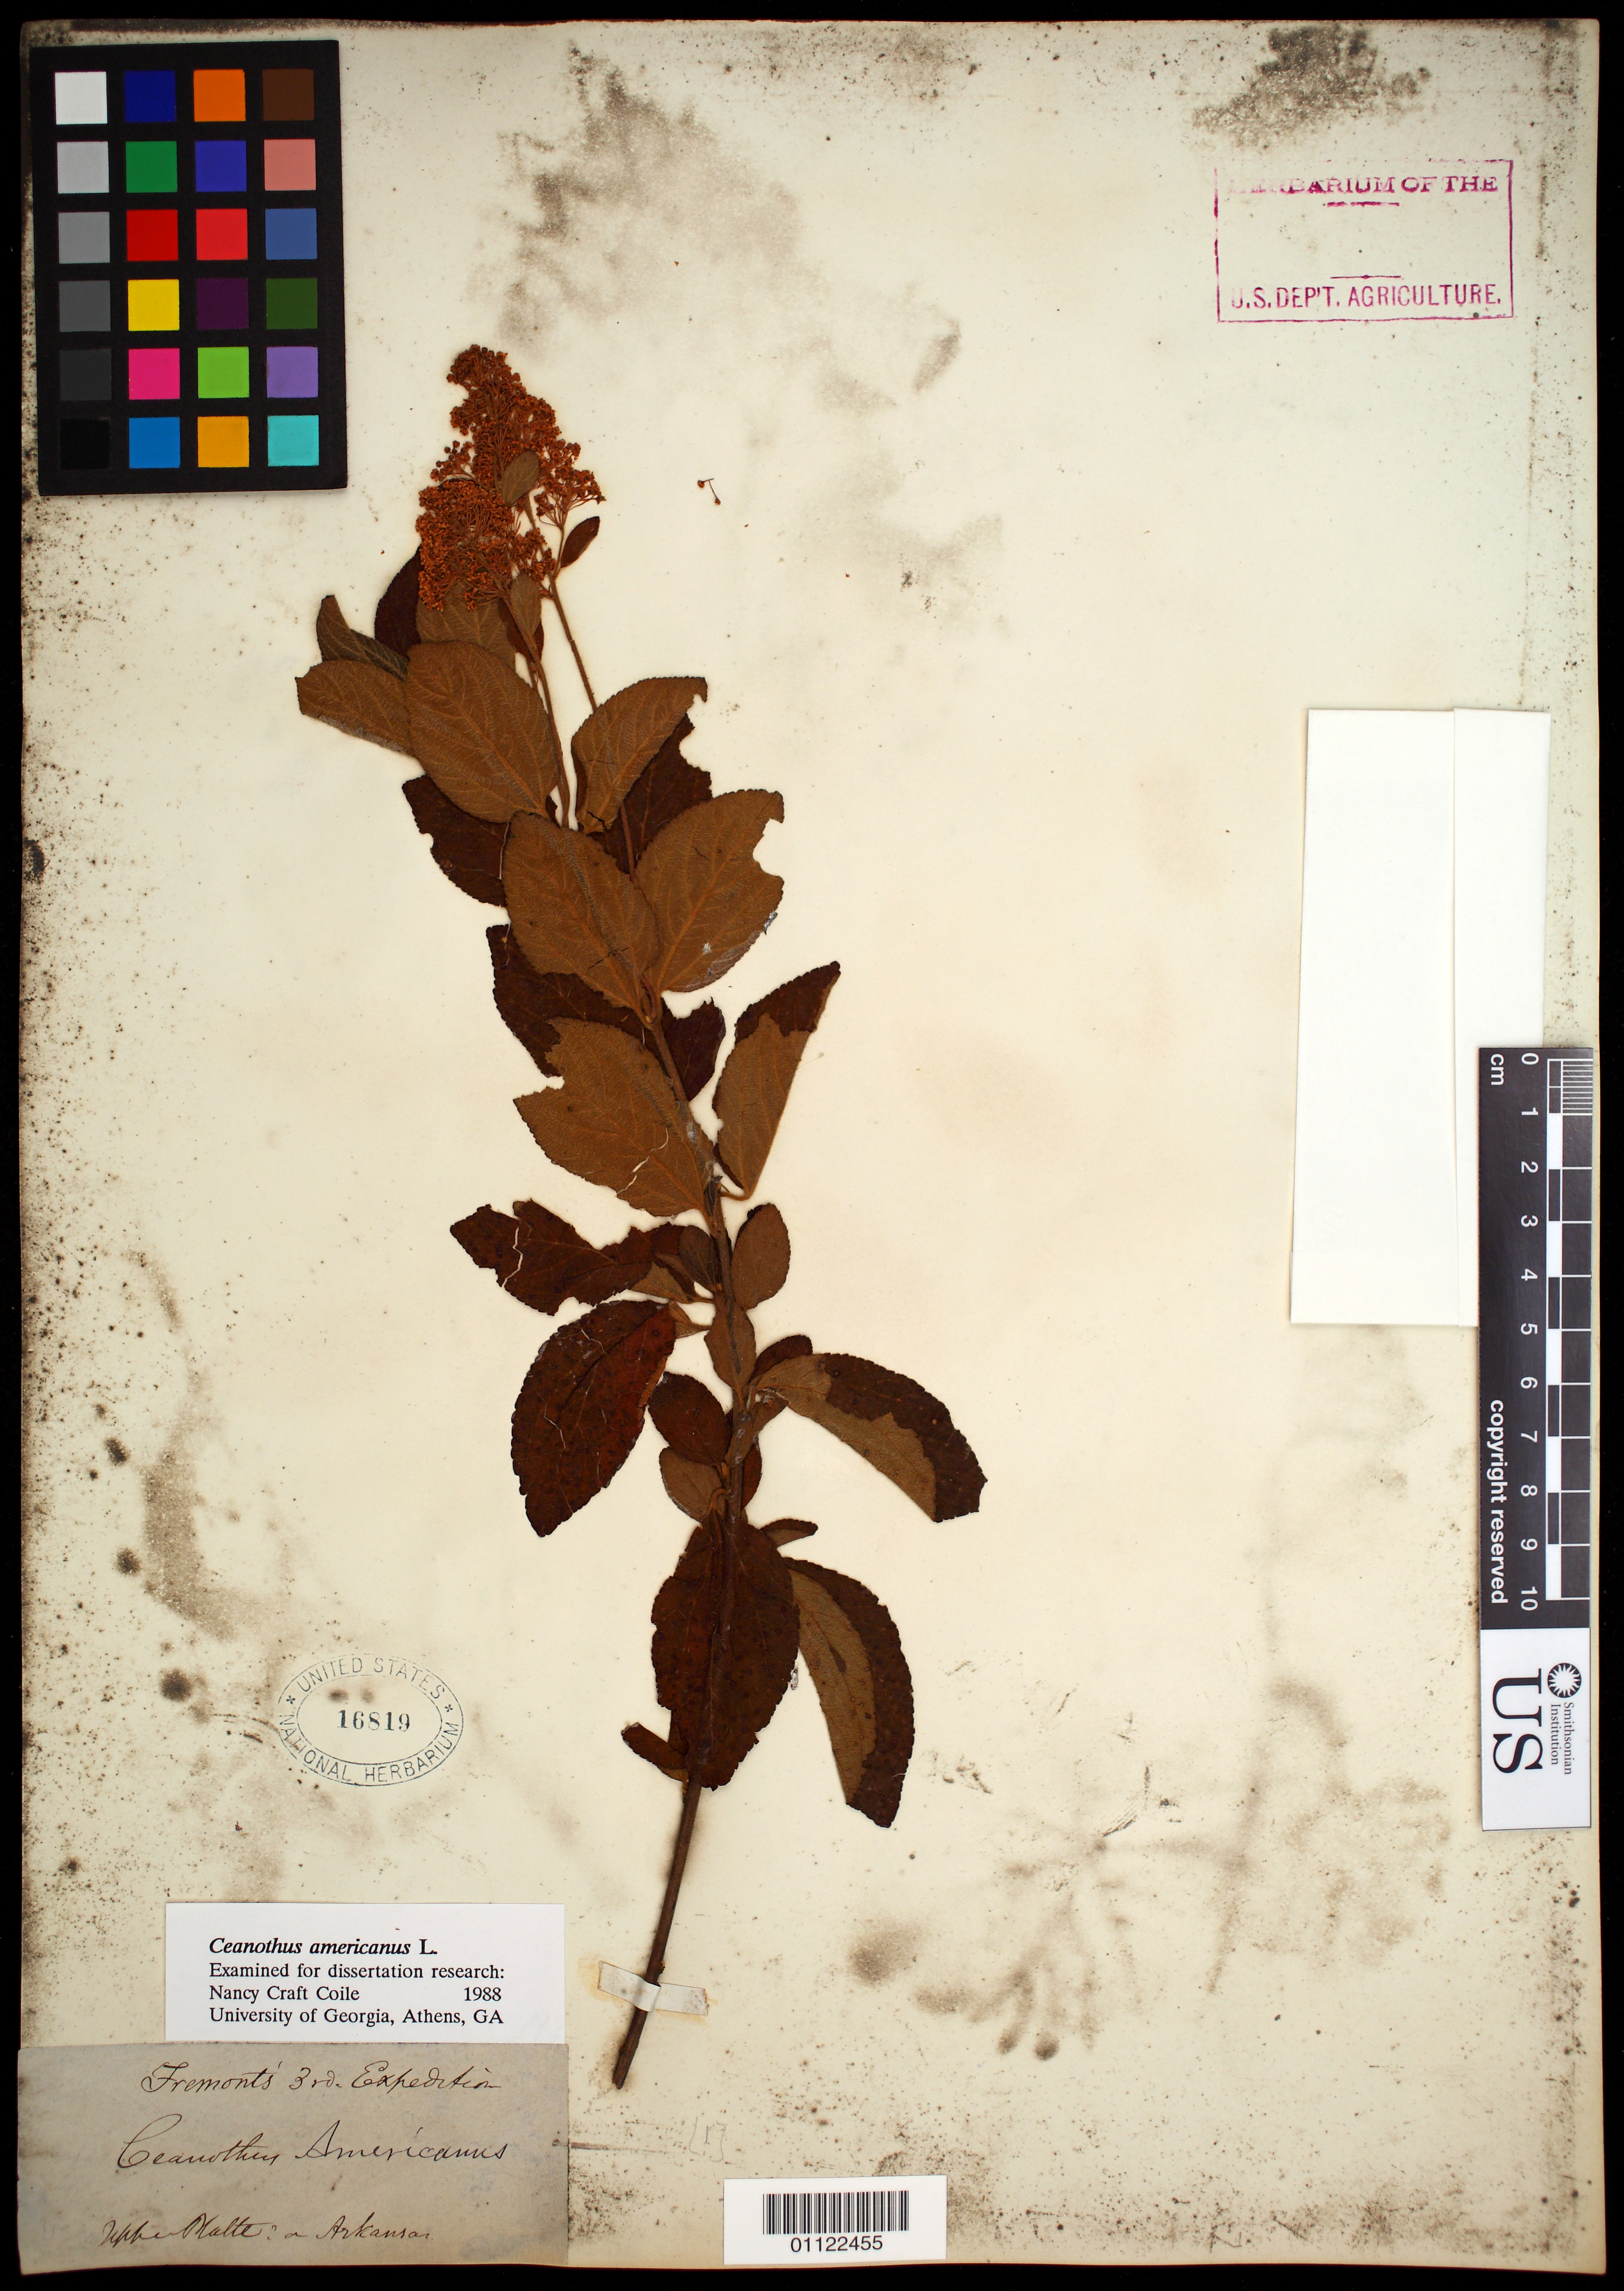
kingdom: Plantae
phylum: Tracheophyta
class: Magnoliopsida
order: Rosales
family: Rhamnaceae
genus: Ceanothus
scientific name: Ceanothus americanus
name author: L.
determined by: Coile, N. C.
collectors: Fremont Exped.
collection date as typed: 22 Aug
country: United States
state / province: Arkansas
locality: Upper Platte.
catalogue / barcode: US 16819